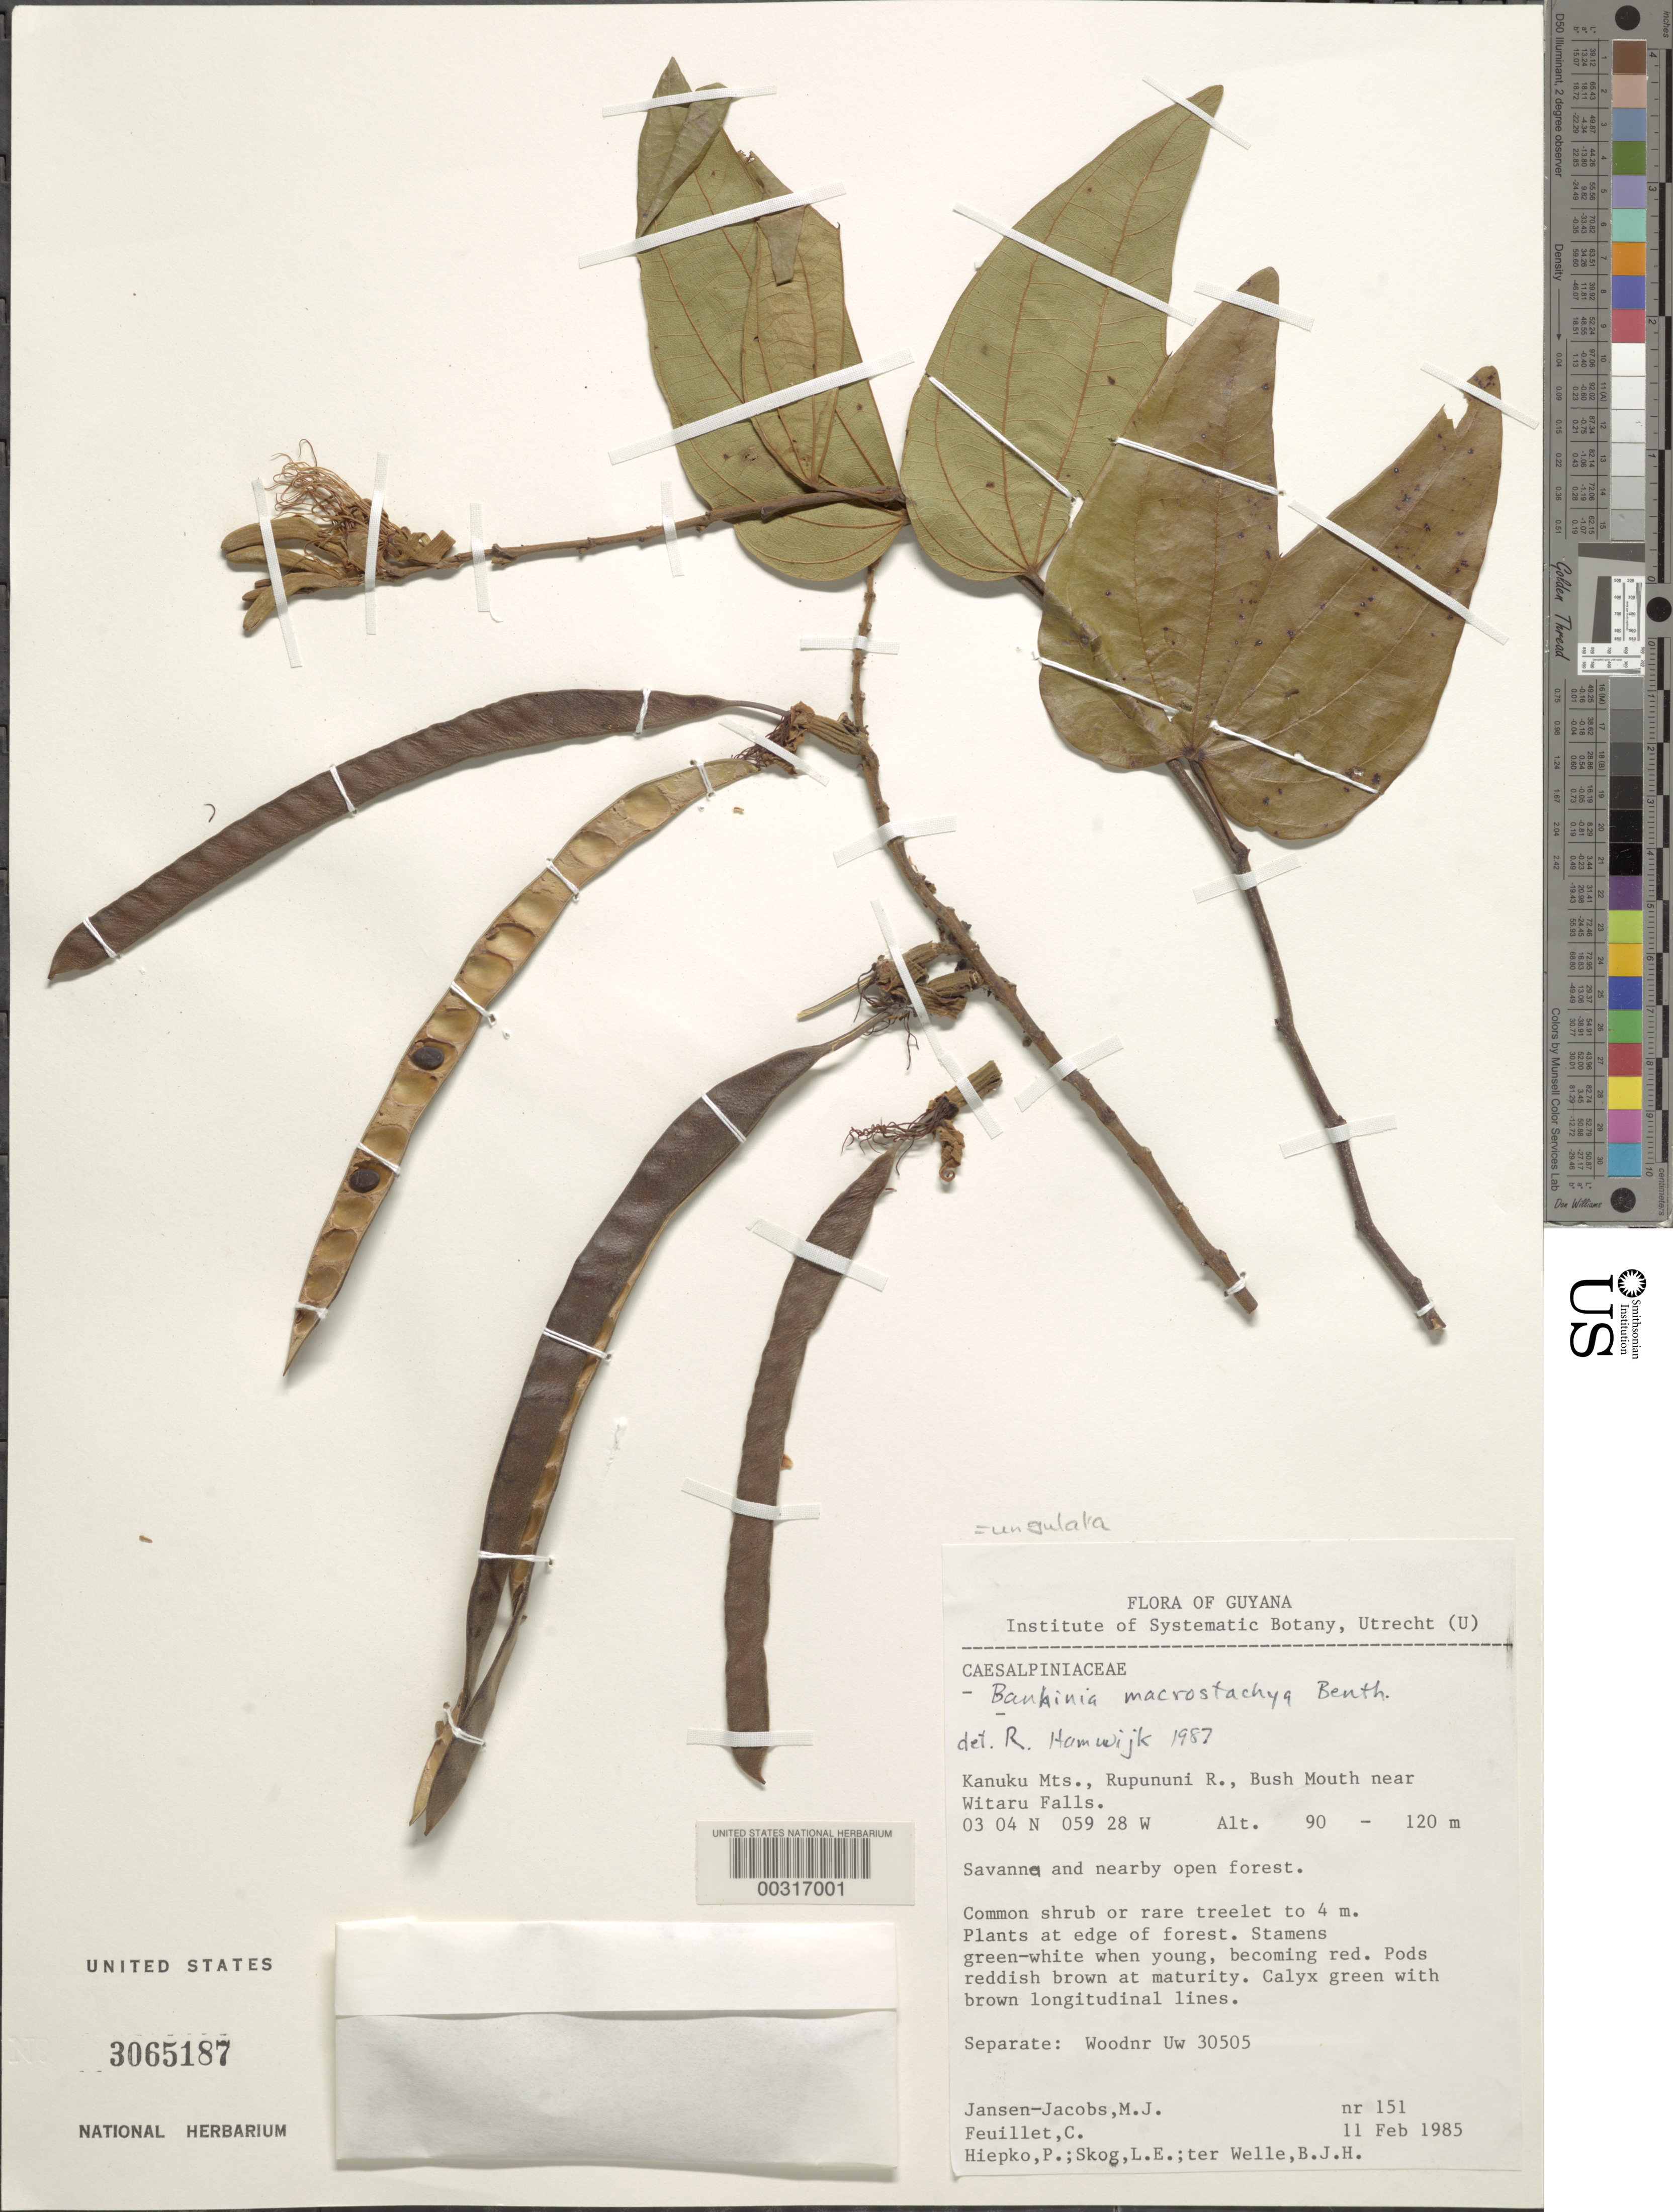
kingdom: Plantae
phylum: Tracheophyta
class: Magnoliopsida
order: Fabales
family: Fabaceae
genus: Bauhinia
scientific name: Bauhinia ungulata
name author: L.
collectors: M. J. Jansen-Jacobs, C. Feuillet, P. H. Hiepko, L. E. Skog & B. Welle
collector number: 151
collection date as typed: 11 Feb 1985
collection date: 1985-02-11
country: Guyana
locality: Kanuku mts.; rupununi river; bush mouth near witaru falls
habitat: Savanna and nearby open forest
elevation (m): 90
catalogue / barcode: US 3065187